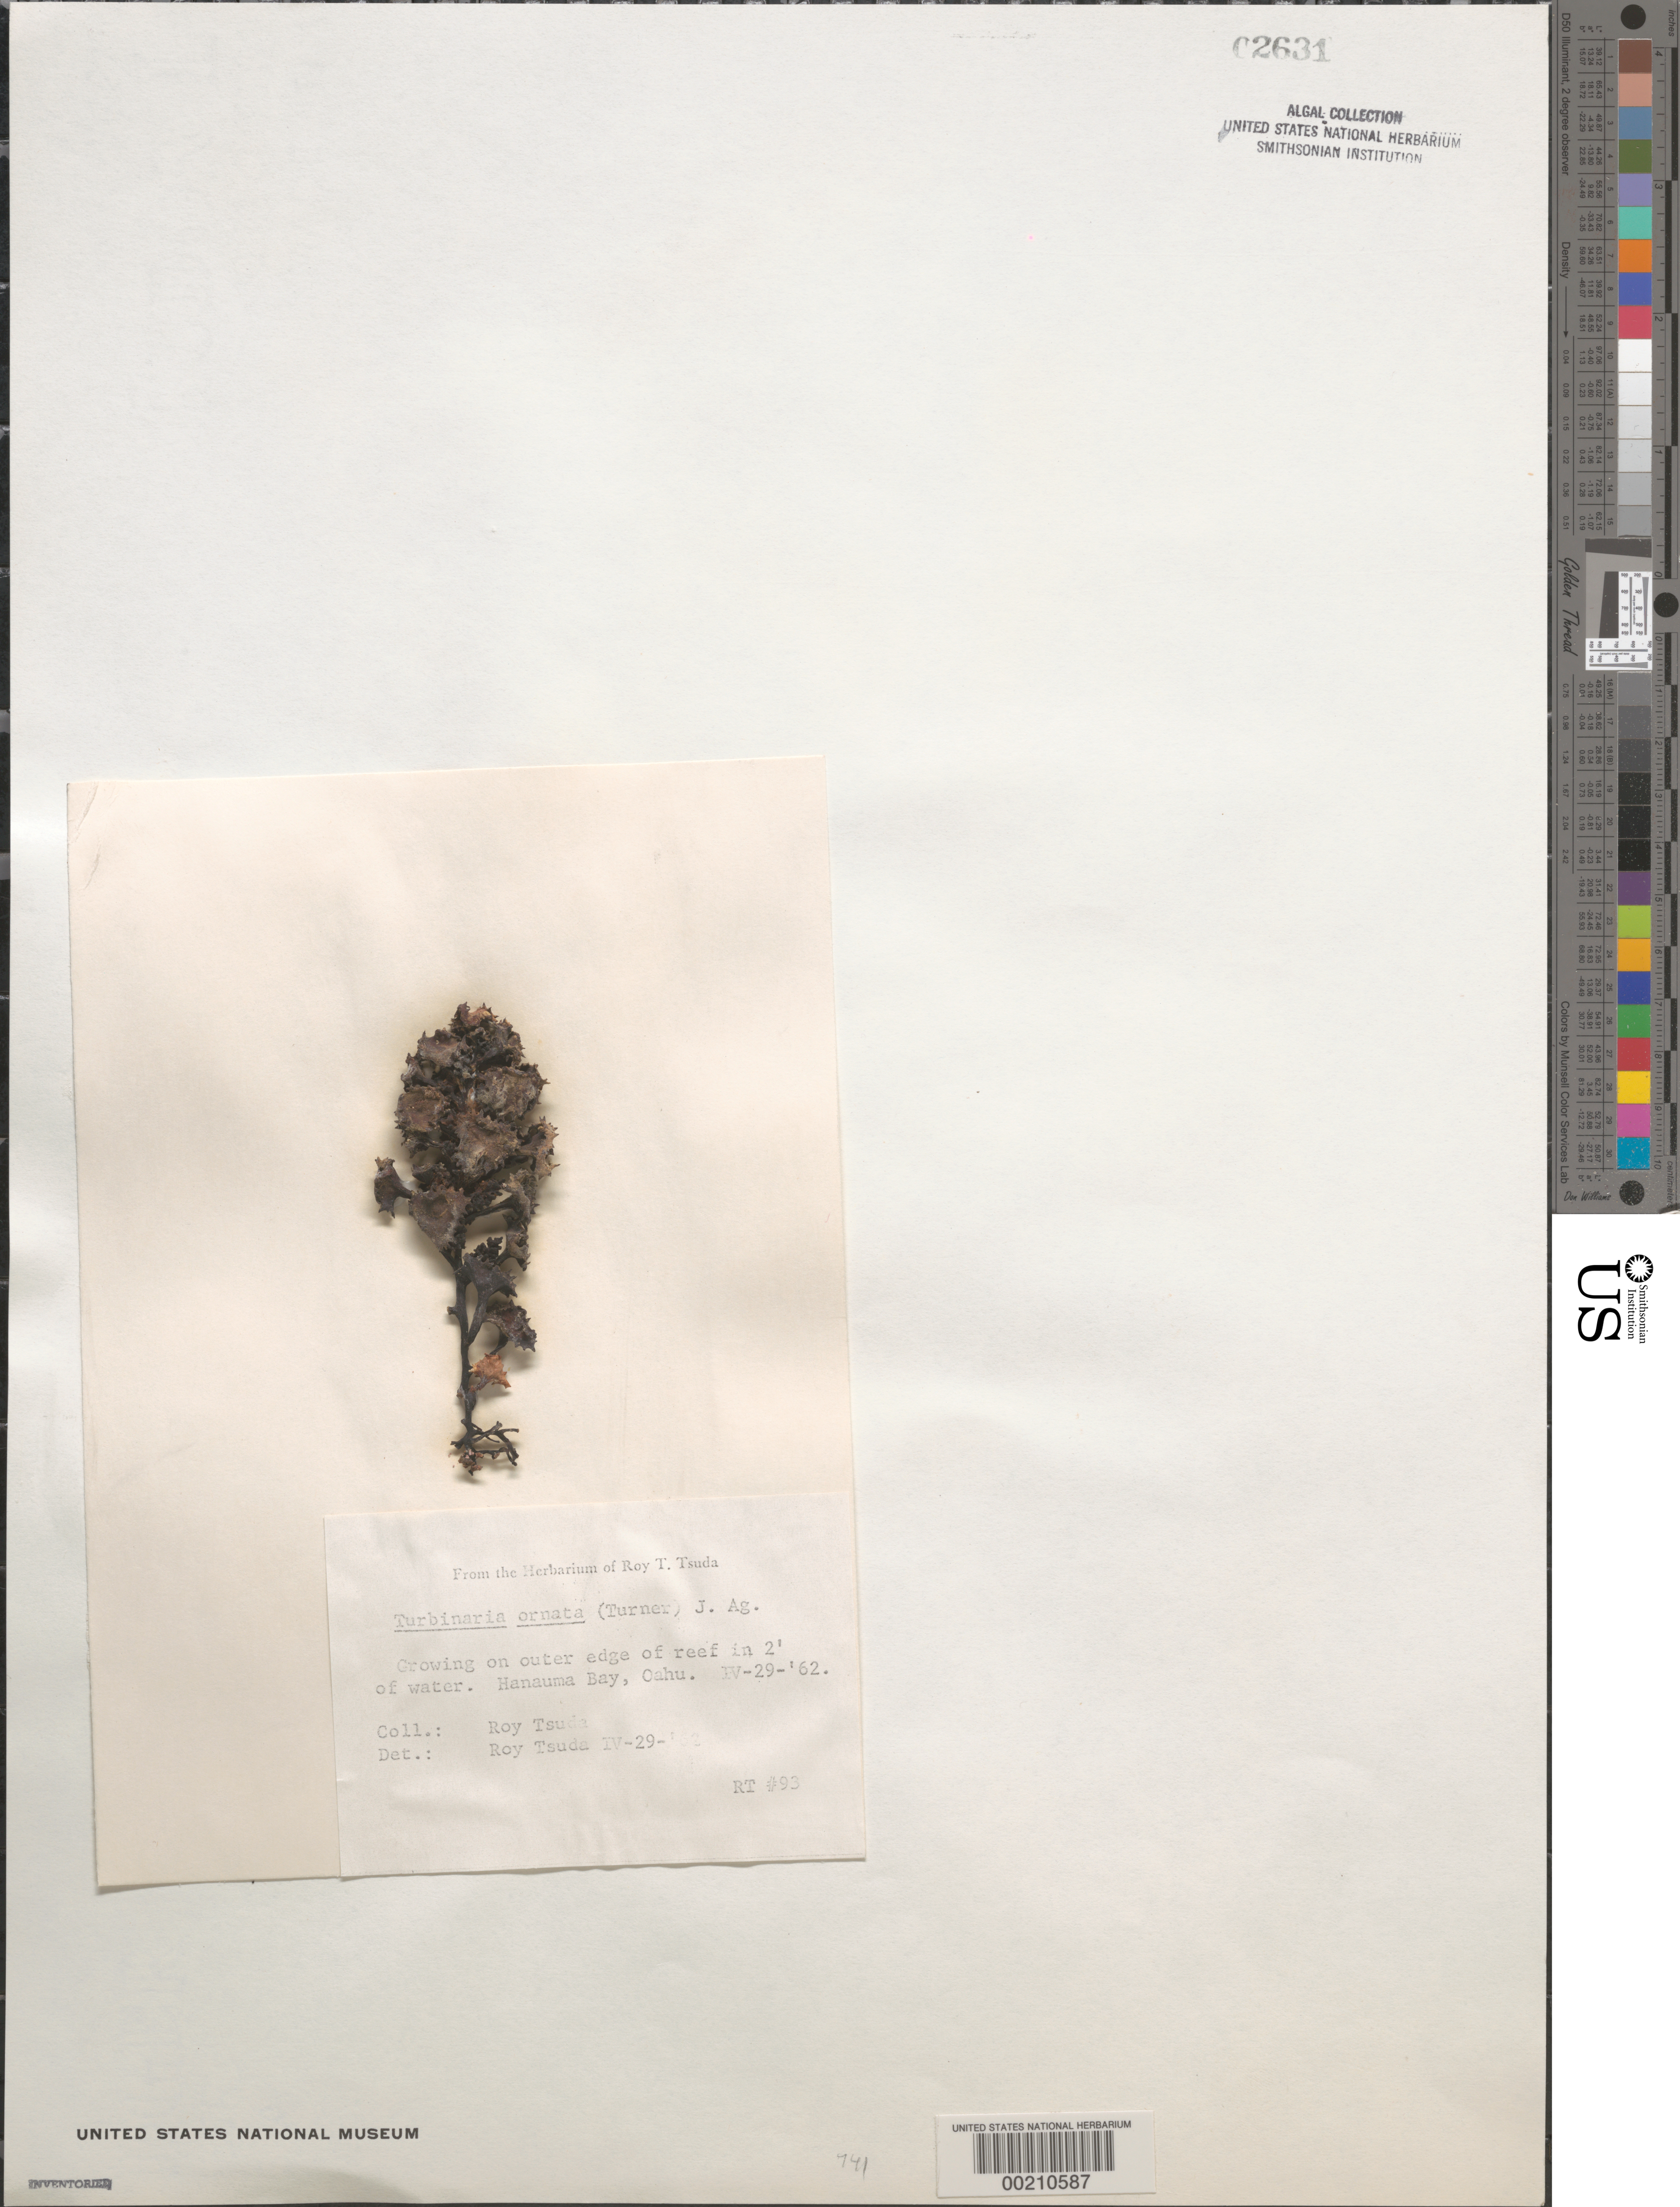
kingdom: Chromista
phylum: Ochrophyta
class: Phaeophyceae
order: Fucales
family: Sargassaceae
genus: Turbinaria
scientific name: Turbinaria ornata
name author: (Turner) J. Agardh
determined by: Tsuda, R. T.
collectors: R. Tsuda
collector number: RT 93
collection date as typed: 29 Apr 1962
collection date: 1962-04-29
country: United States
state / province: Hawaii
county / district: Honolulu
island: Oahu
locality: Hanauma Bay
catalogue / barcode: US 2631